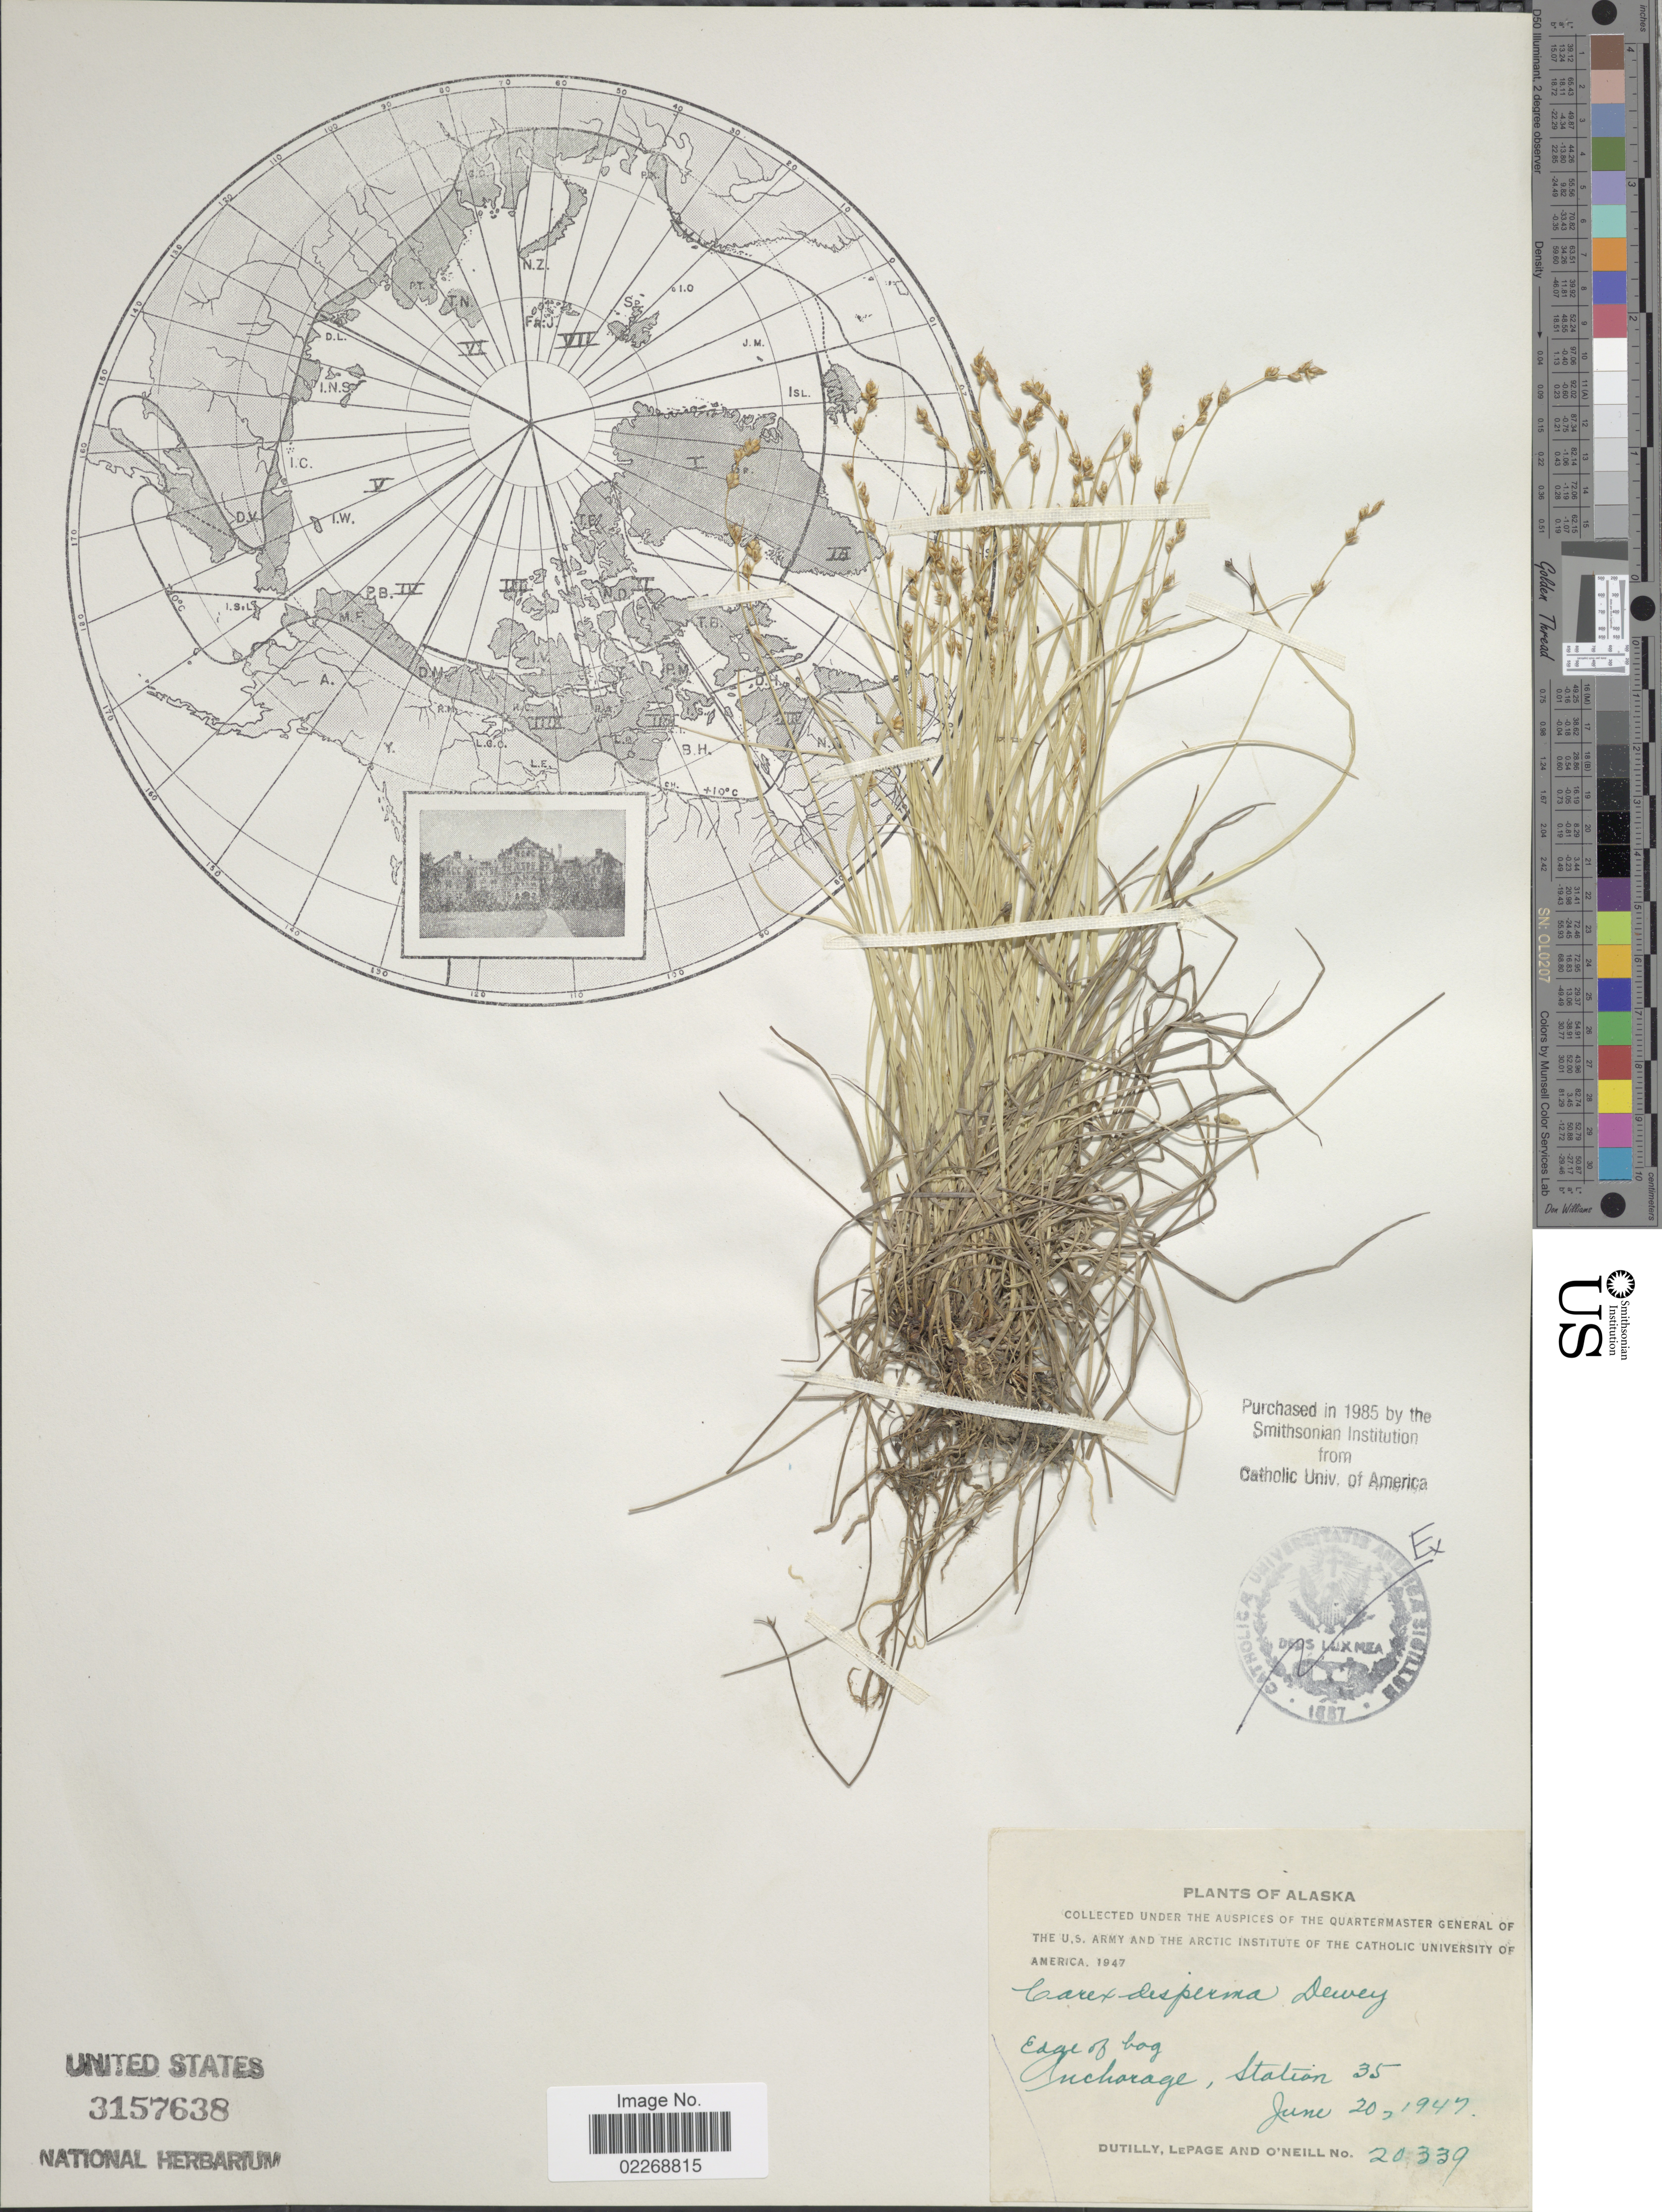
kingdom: Plantae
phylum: Tracheophyta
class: Liliopsida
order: Poales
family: Cyperaceae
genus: Carex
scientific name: Carex disperma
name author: Dewey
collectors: -. Dutilly, -. LePage & -. O'Neill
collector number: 20339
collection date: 1947-06-20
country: United States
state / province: Alaska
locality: Edge of bog. Anchorage, Station 35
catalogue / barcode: US 3157638